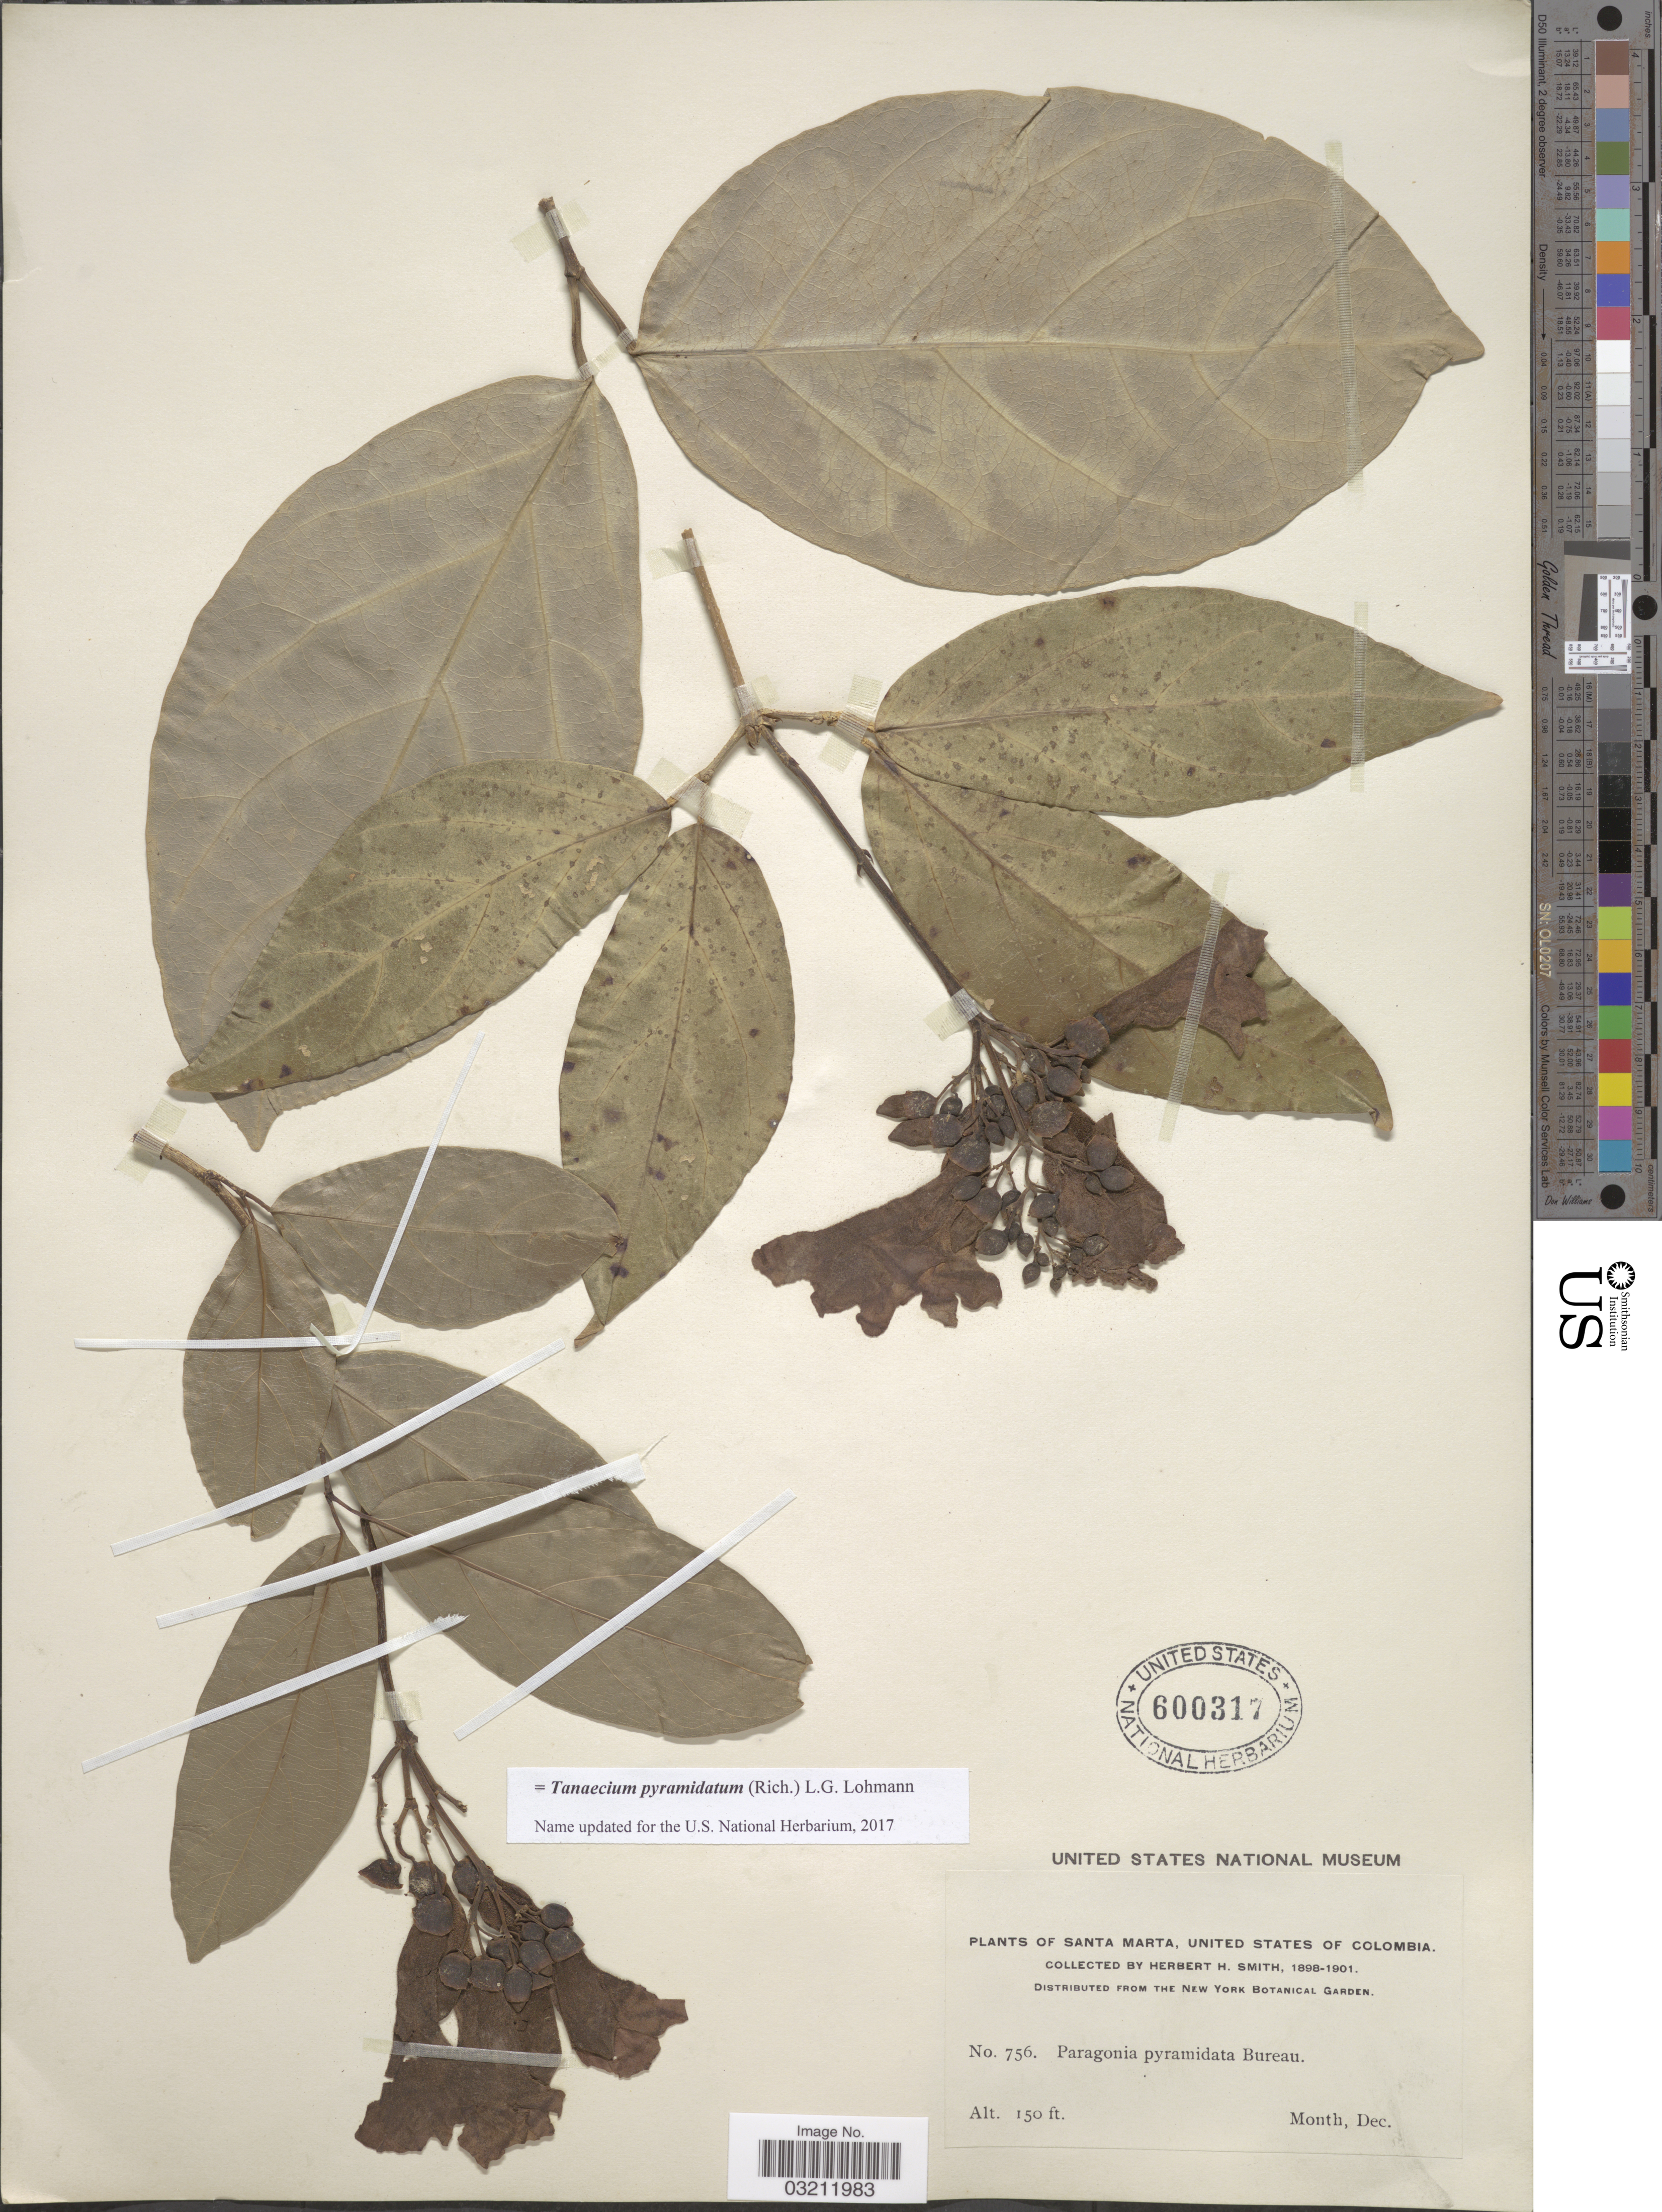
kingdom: Plantae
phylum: Tracheophyta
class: Magnoliopsida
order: Lamiales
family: Bignoniaceae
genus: Tanaecium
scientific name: Tanaecium pyramidatum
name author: (Rich.) L.G. Lohmann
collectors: Herbert H. Smith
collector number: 756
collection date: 1898-12/1901-12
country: Colombia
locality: Santa Marta, United States of Colombia.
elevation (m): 46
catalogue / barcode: US 600317